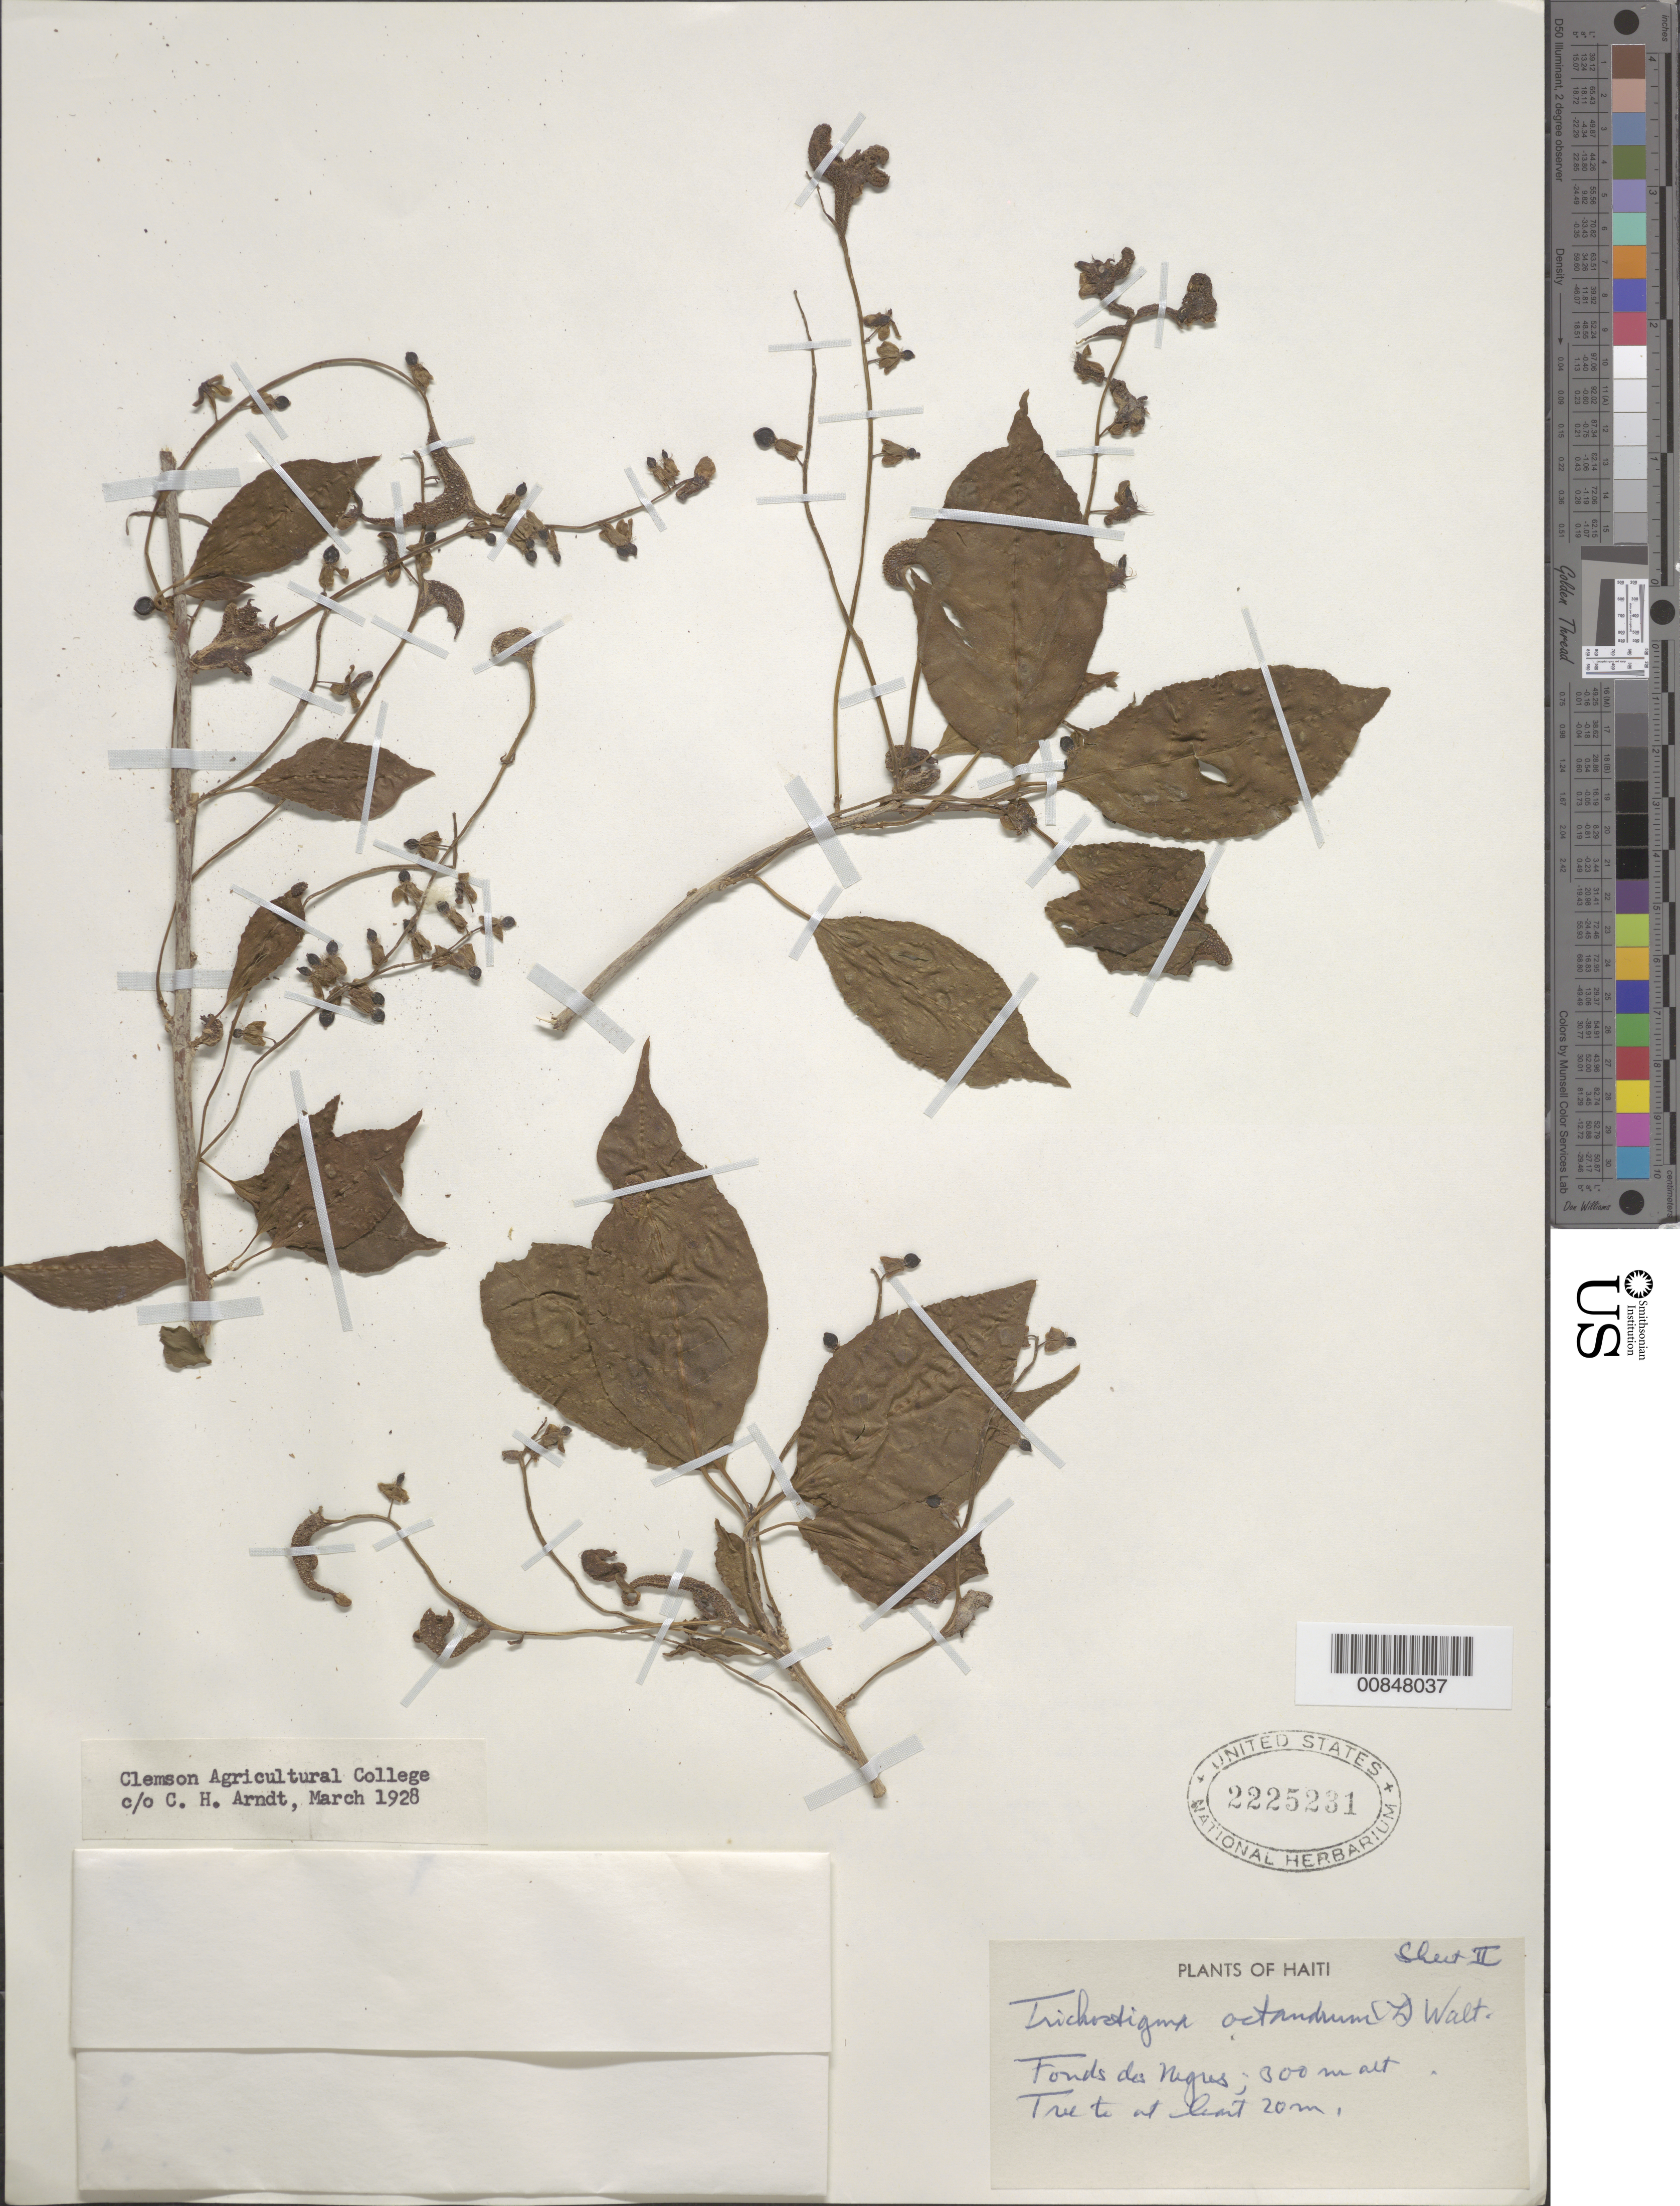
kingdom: Plantae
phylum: Tracheophyta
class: Magnoliopsida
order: Caryophyllales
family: Phytolaccaceae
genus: Trichostigma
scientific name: Trichostigma octandrum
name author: (L.) H. Walter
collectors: C. Arndt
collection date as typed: Mar 1928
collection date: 1928-03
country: Haiti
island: Hispaniola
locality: Fonds des Nègres.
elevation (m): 300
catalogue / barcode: US 2225231